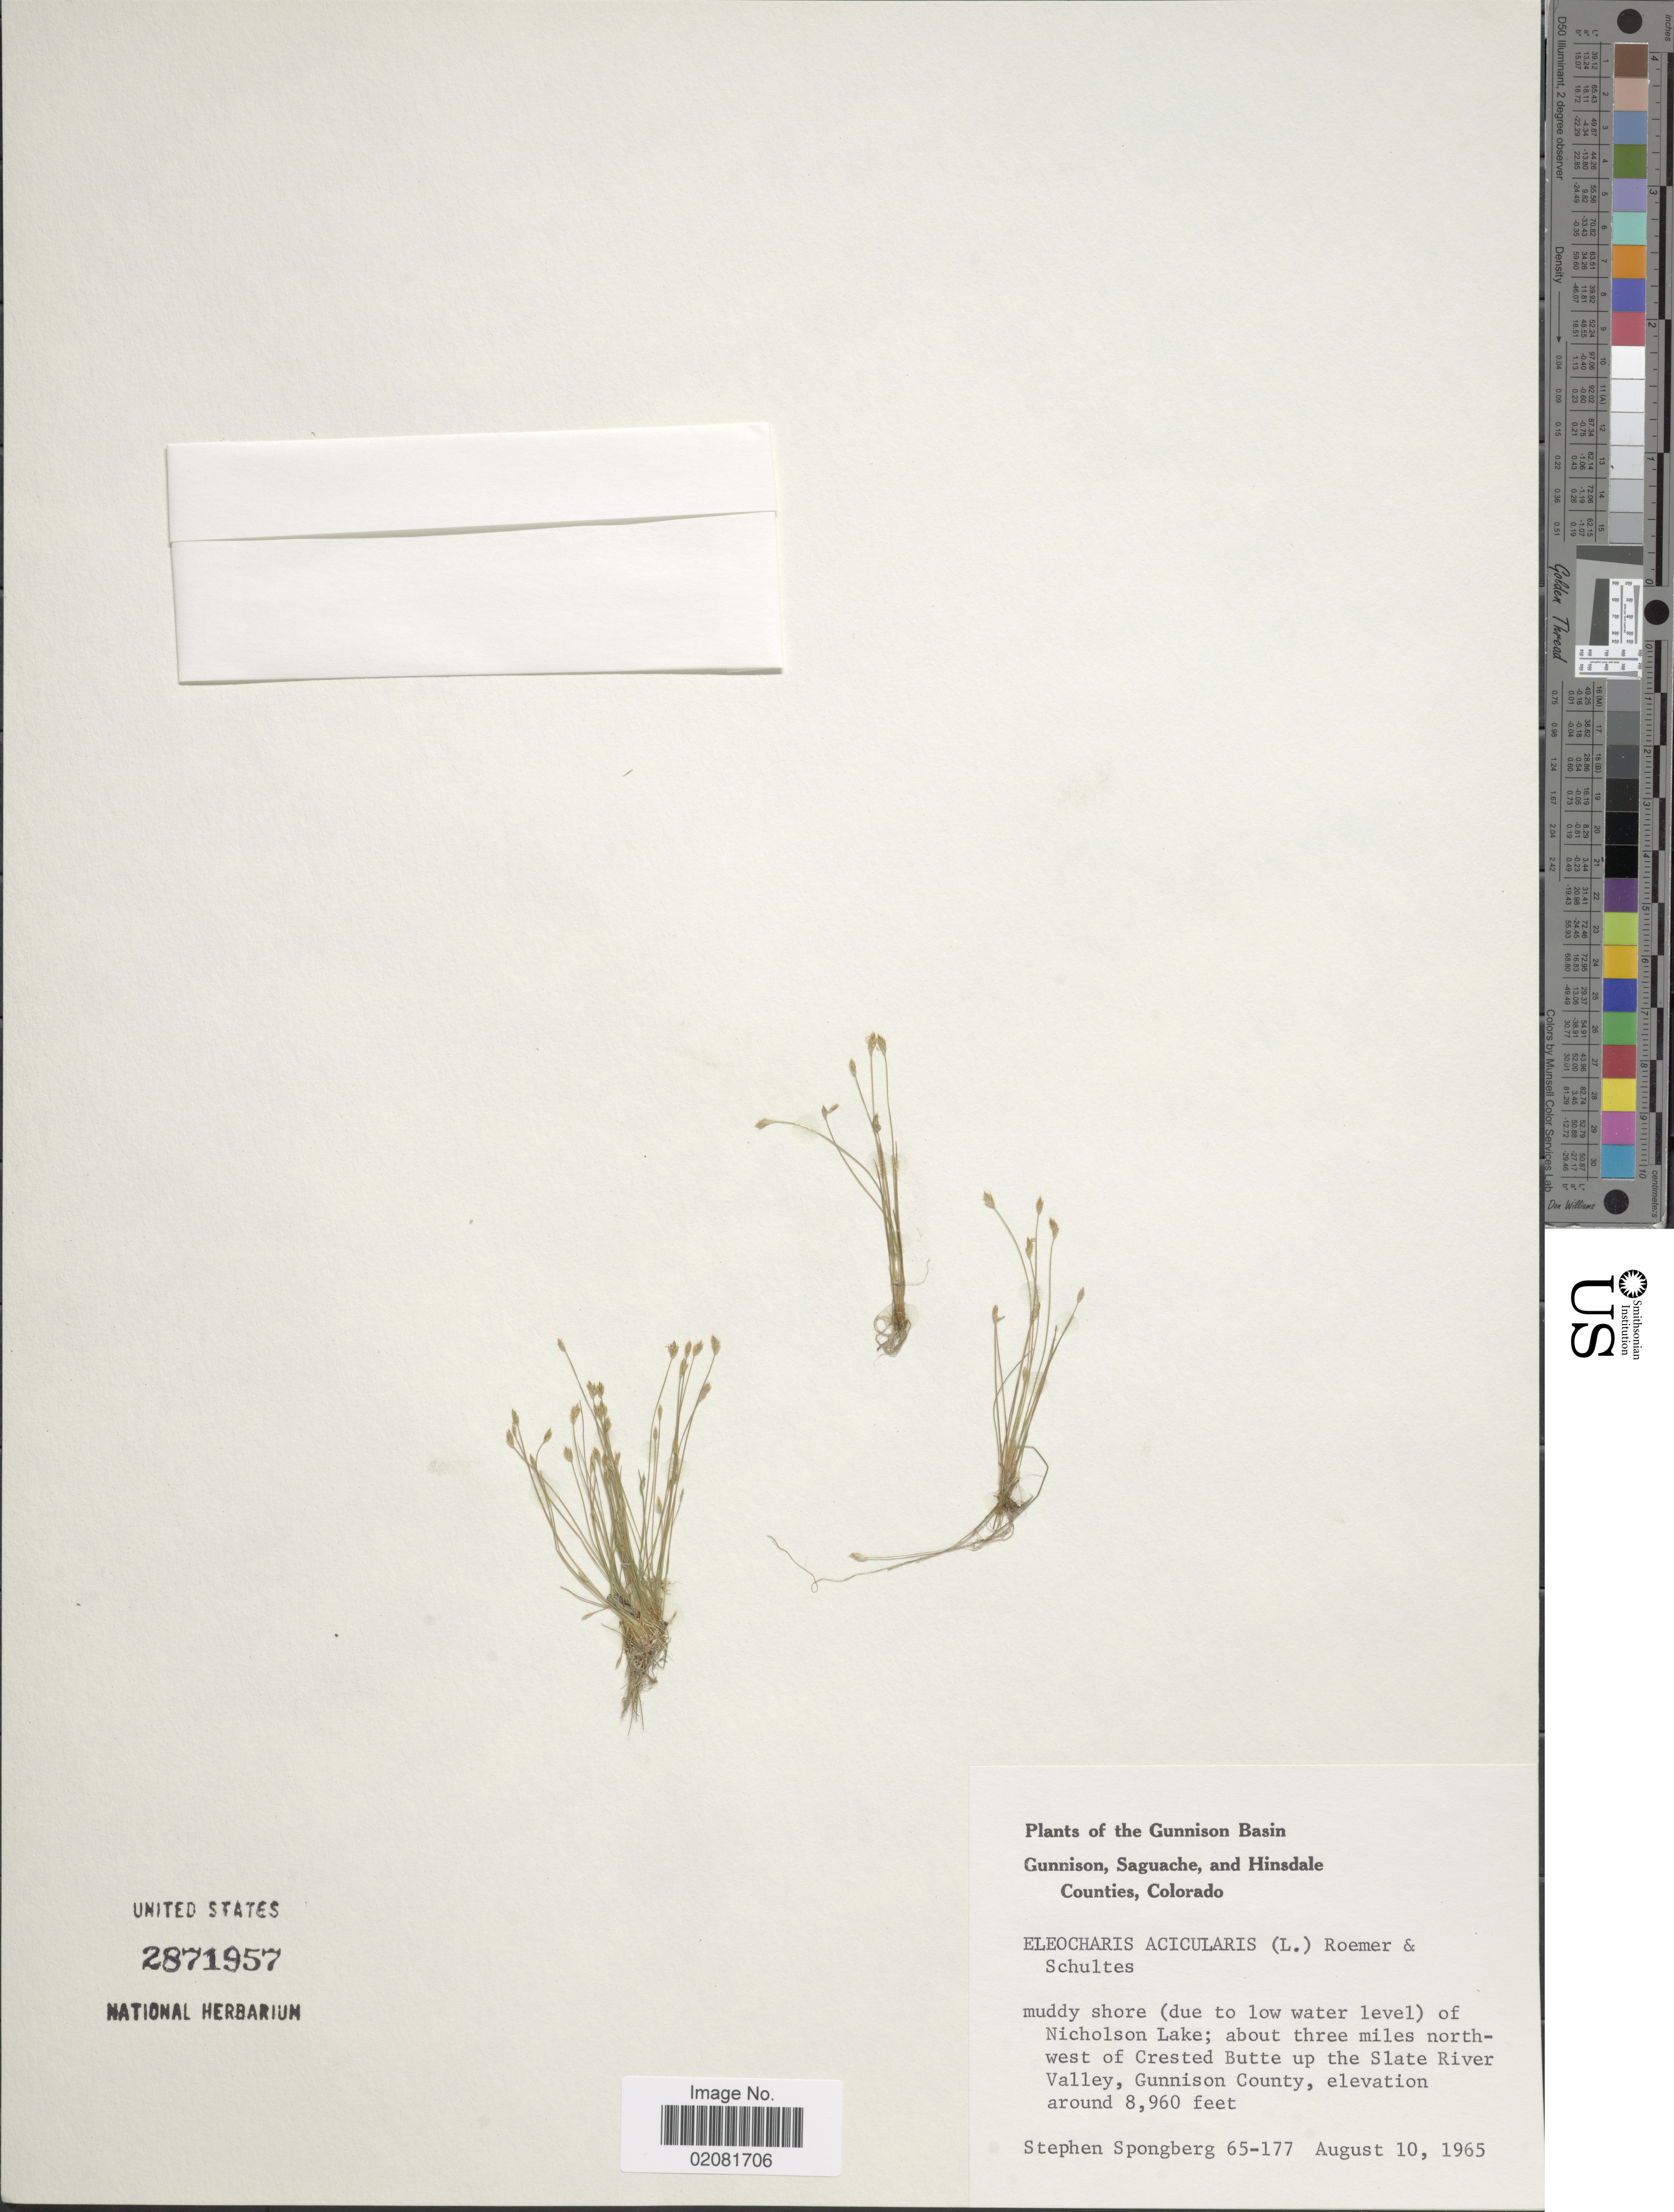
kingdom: Plantae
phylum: Tracheophyta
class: Liliopsida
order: Poales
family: Cyperaceae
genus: Eleocharis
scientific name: Eleocharis acicularis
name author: (L.) Roem. & Schult.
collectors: S. A.Spongberg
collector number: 65-177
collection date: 1965-08-10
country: United States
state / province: Colorado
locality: Gunnison Basin. Gunnison, Saguache, and Hinsdale Counties. Muddy shore (due to low water level) of Nicholson Lake; about three miles north-west of Crested Butte up the Slate River Valley, Gunnison County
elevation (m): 2731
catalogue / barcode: US 2871957